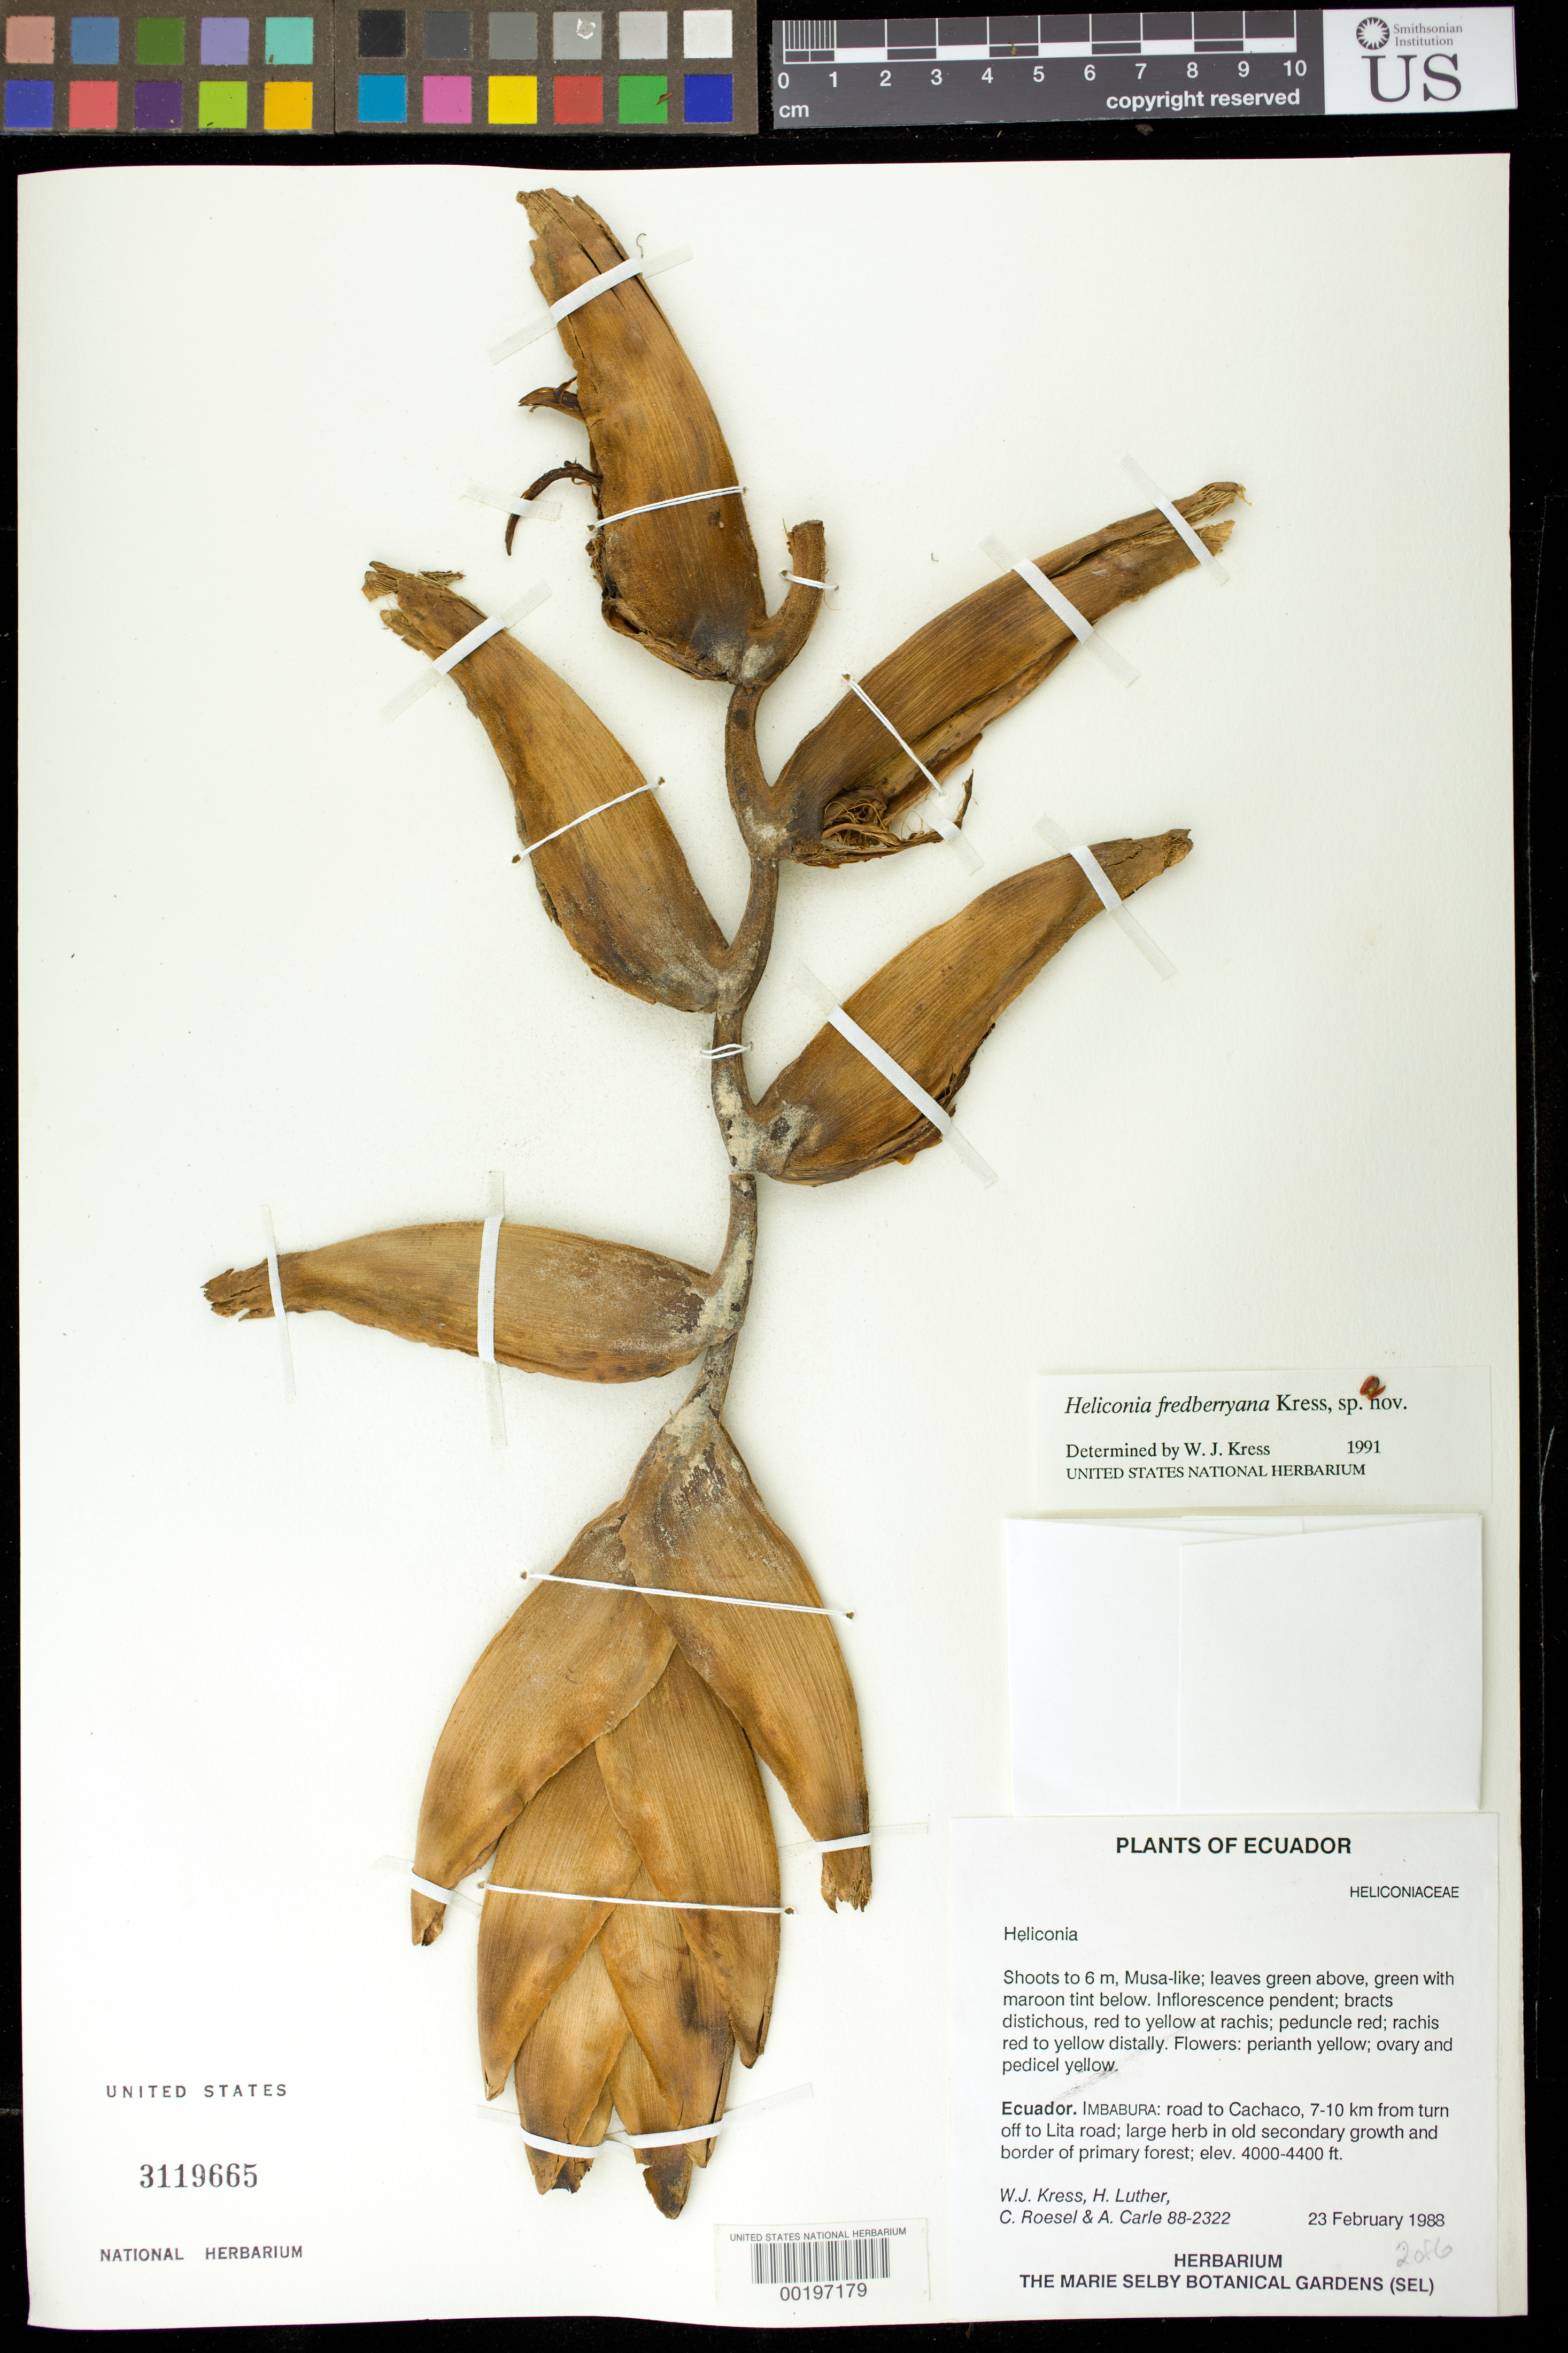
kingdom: Plantae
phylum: Tracheophyta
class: Liliopsida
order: Zingiberales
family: Heliconiaceae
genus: Heliconia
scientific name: Heliconia fredberryana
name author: W.J. Kress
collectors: W. J. Kress, C. S. Roesel, A. Carle & Harry E. Luther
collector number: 88-2322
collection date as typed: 23 Feb 1988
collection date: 1988-02-23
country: Ecuador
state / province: Imbabura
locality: Road to Cachaco, 7-10 km from turn of L to Lita road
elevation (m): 1219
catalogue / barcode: US 3119665